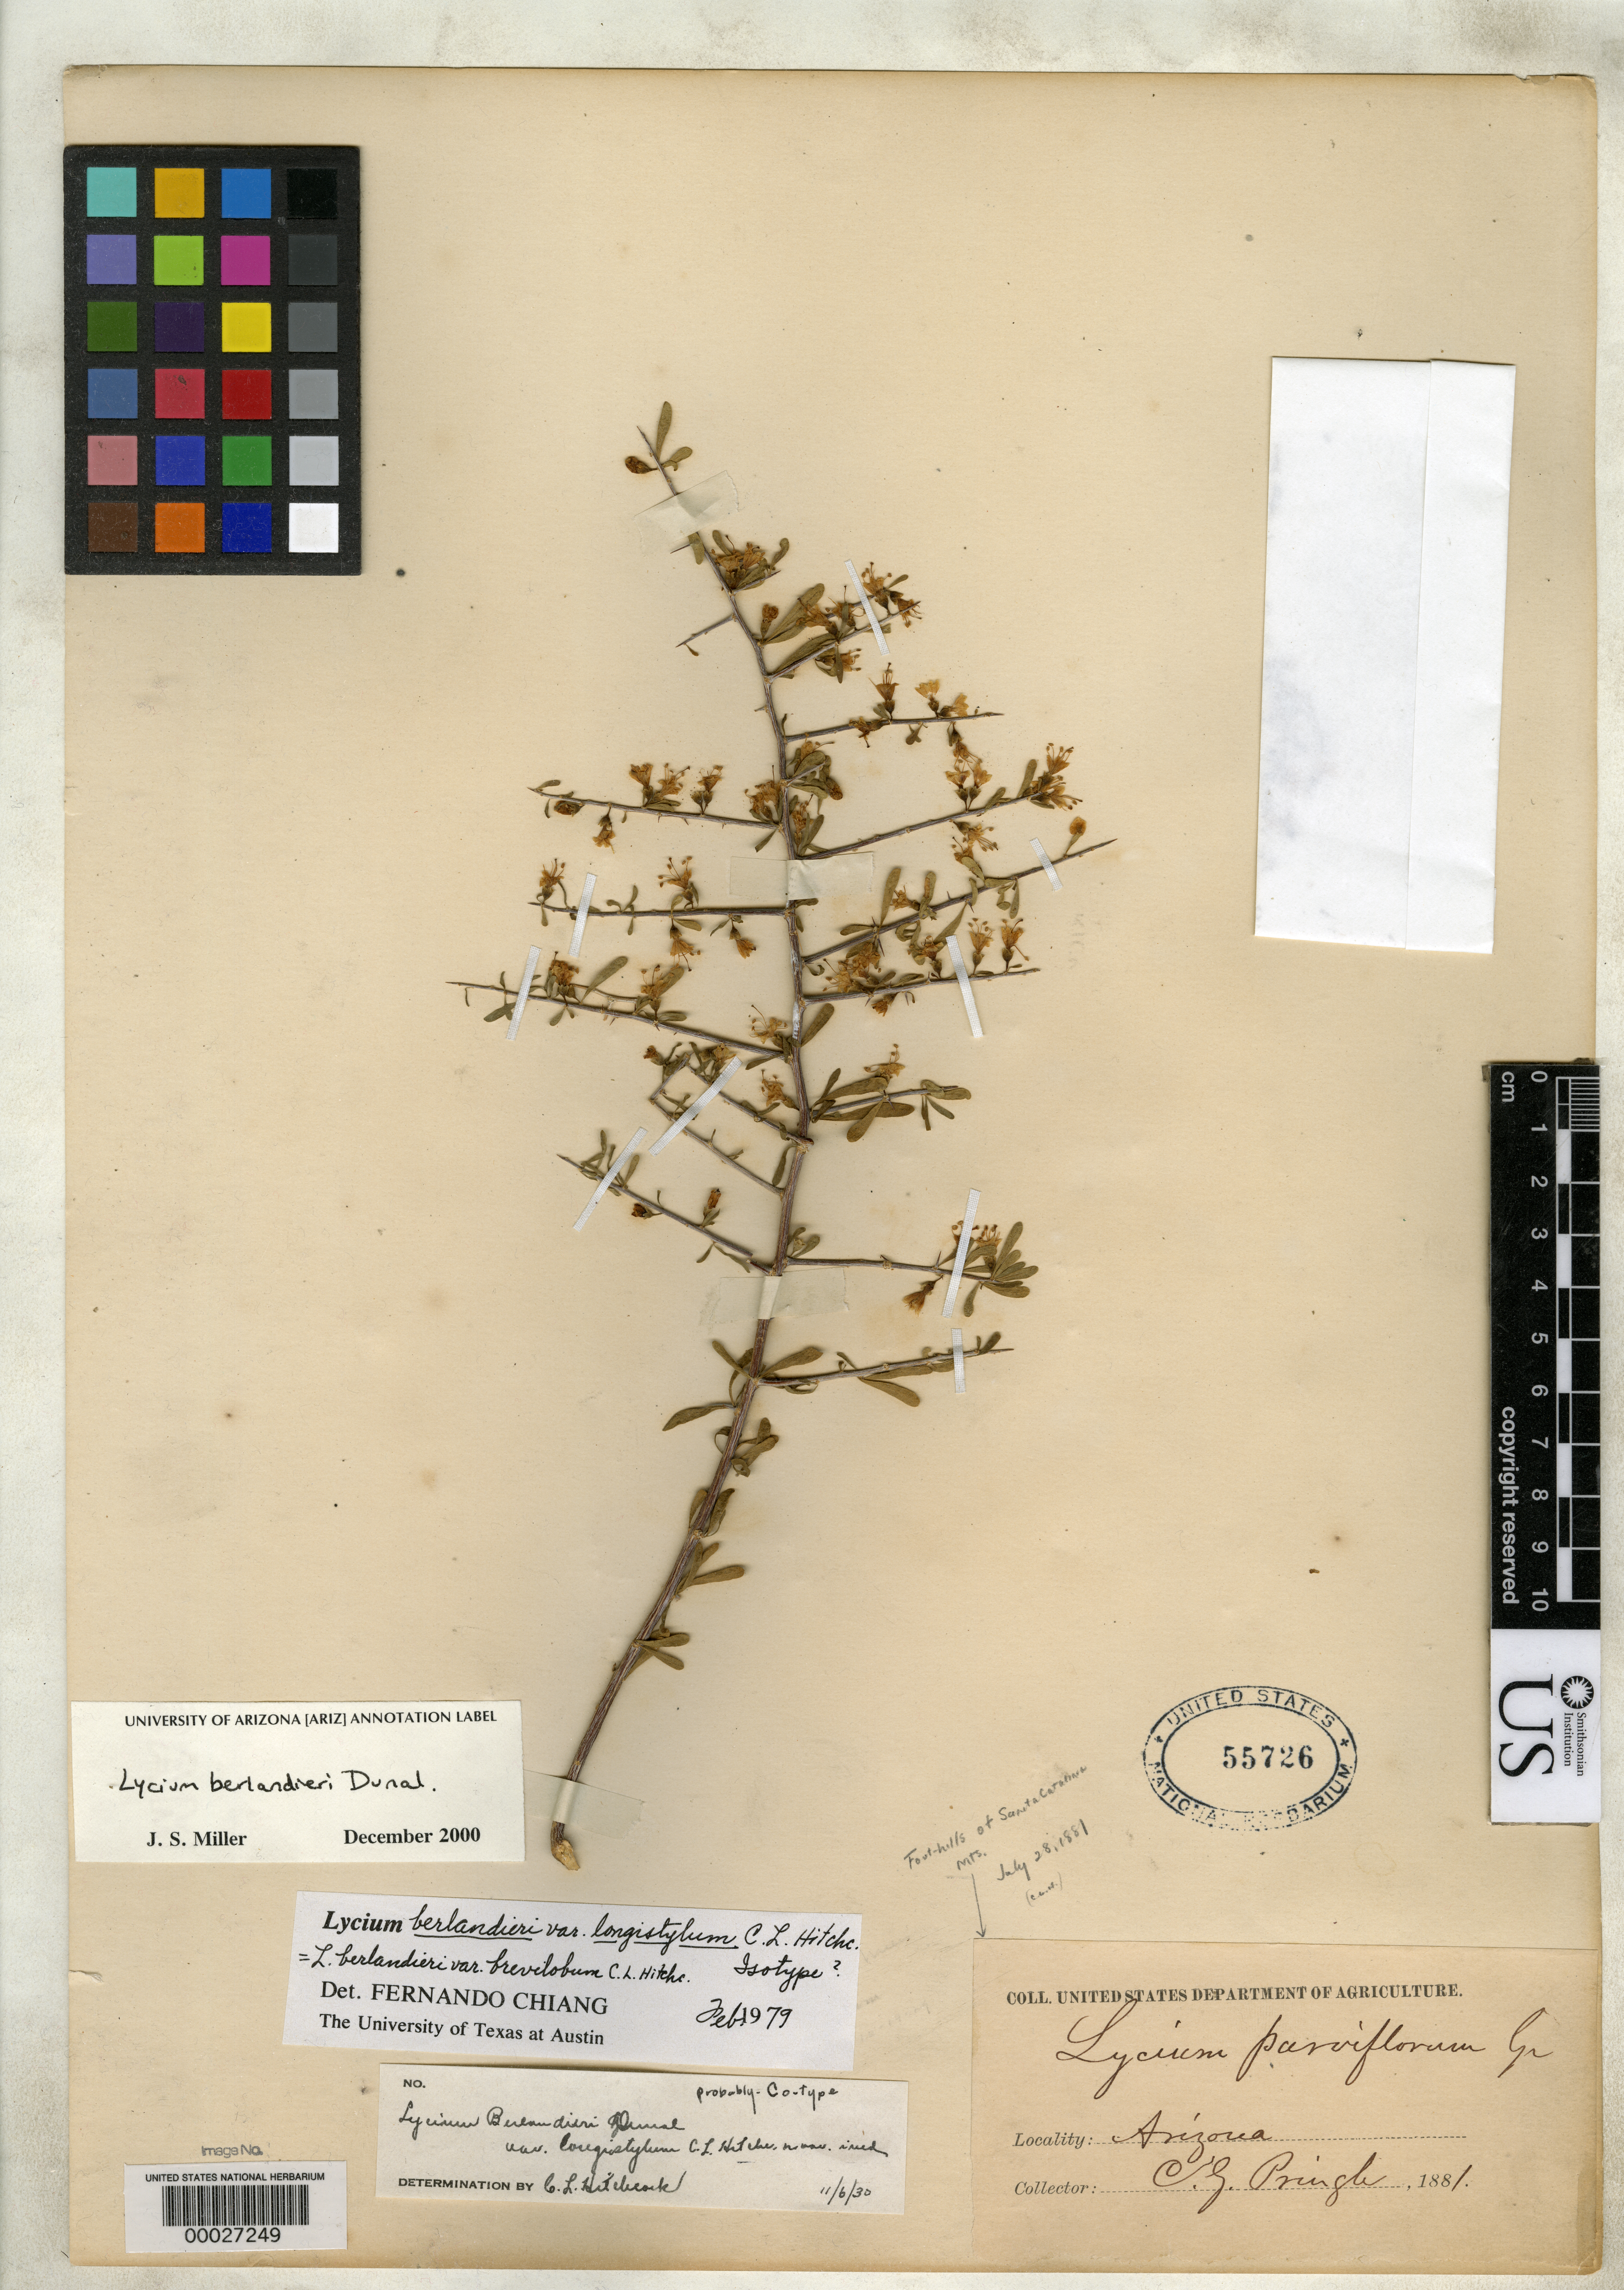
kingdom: Plantae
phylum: Tracheophyta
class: Magnoliopsida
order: Solanales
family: Solanaceae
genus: Lycium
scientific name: Lycium berlandieri var. longistylum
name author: C.L. Hitchc.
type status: Isotype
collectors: C. G. Pringle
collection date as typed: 28 Jul 1881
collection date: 1881-07-28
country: United States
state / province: Arizona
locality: Foothills of Santa Catalina Mountains.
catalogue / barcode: US 55726